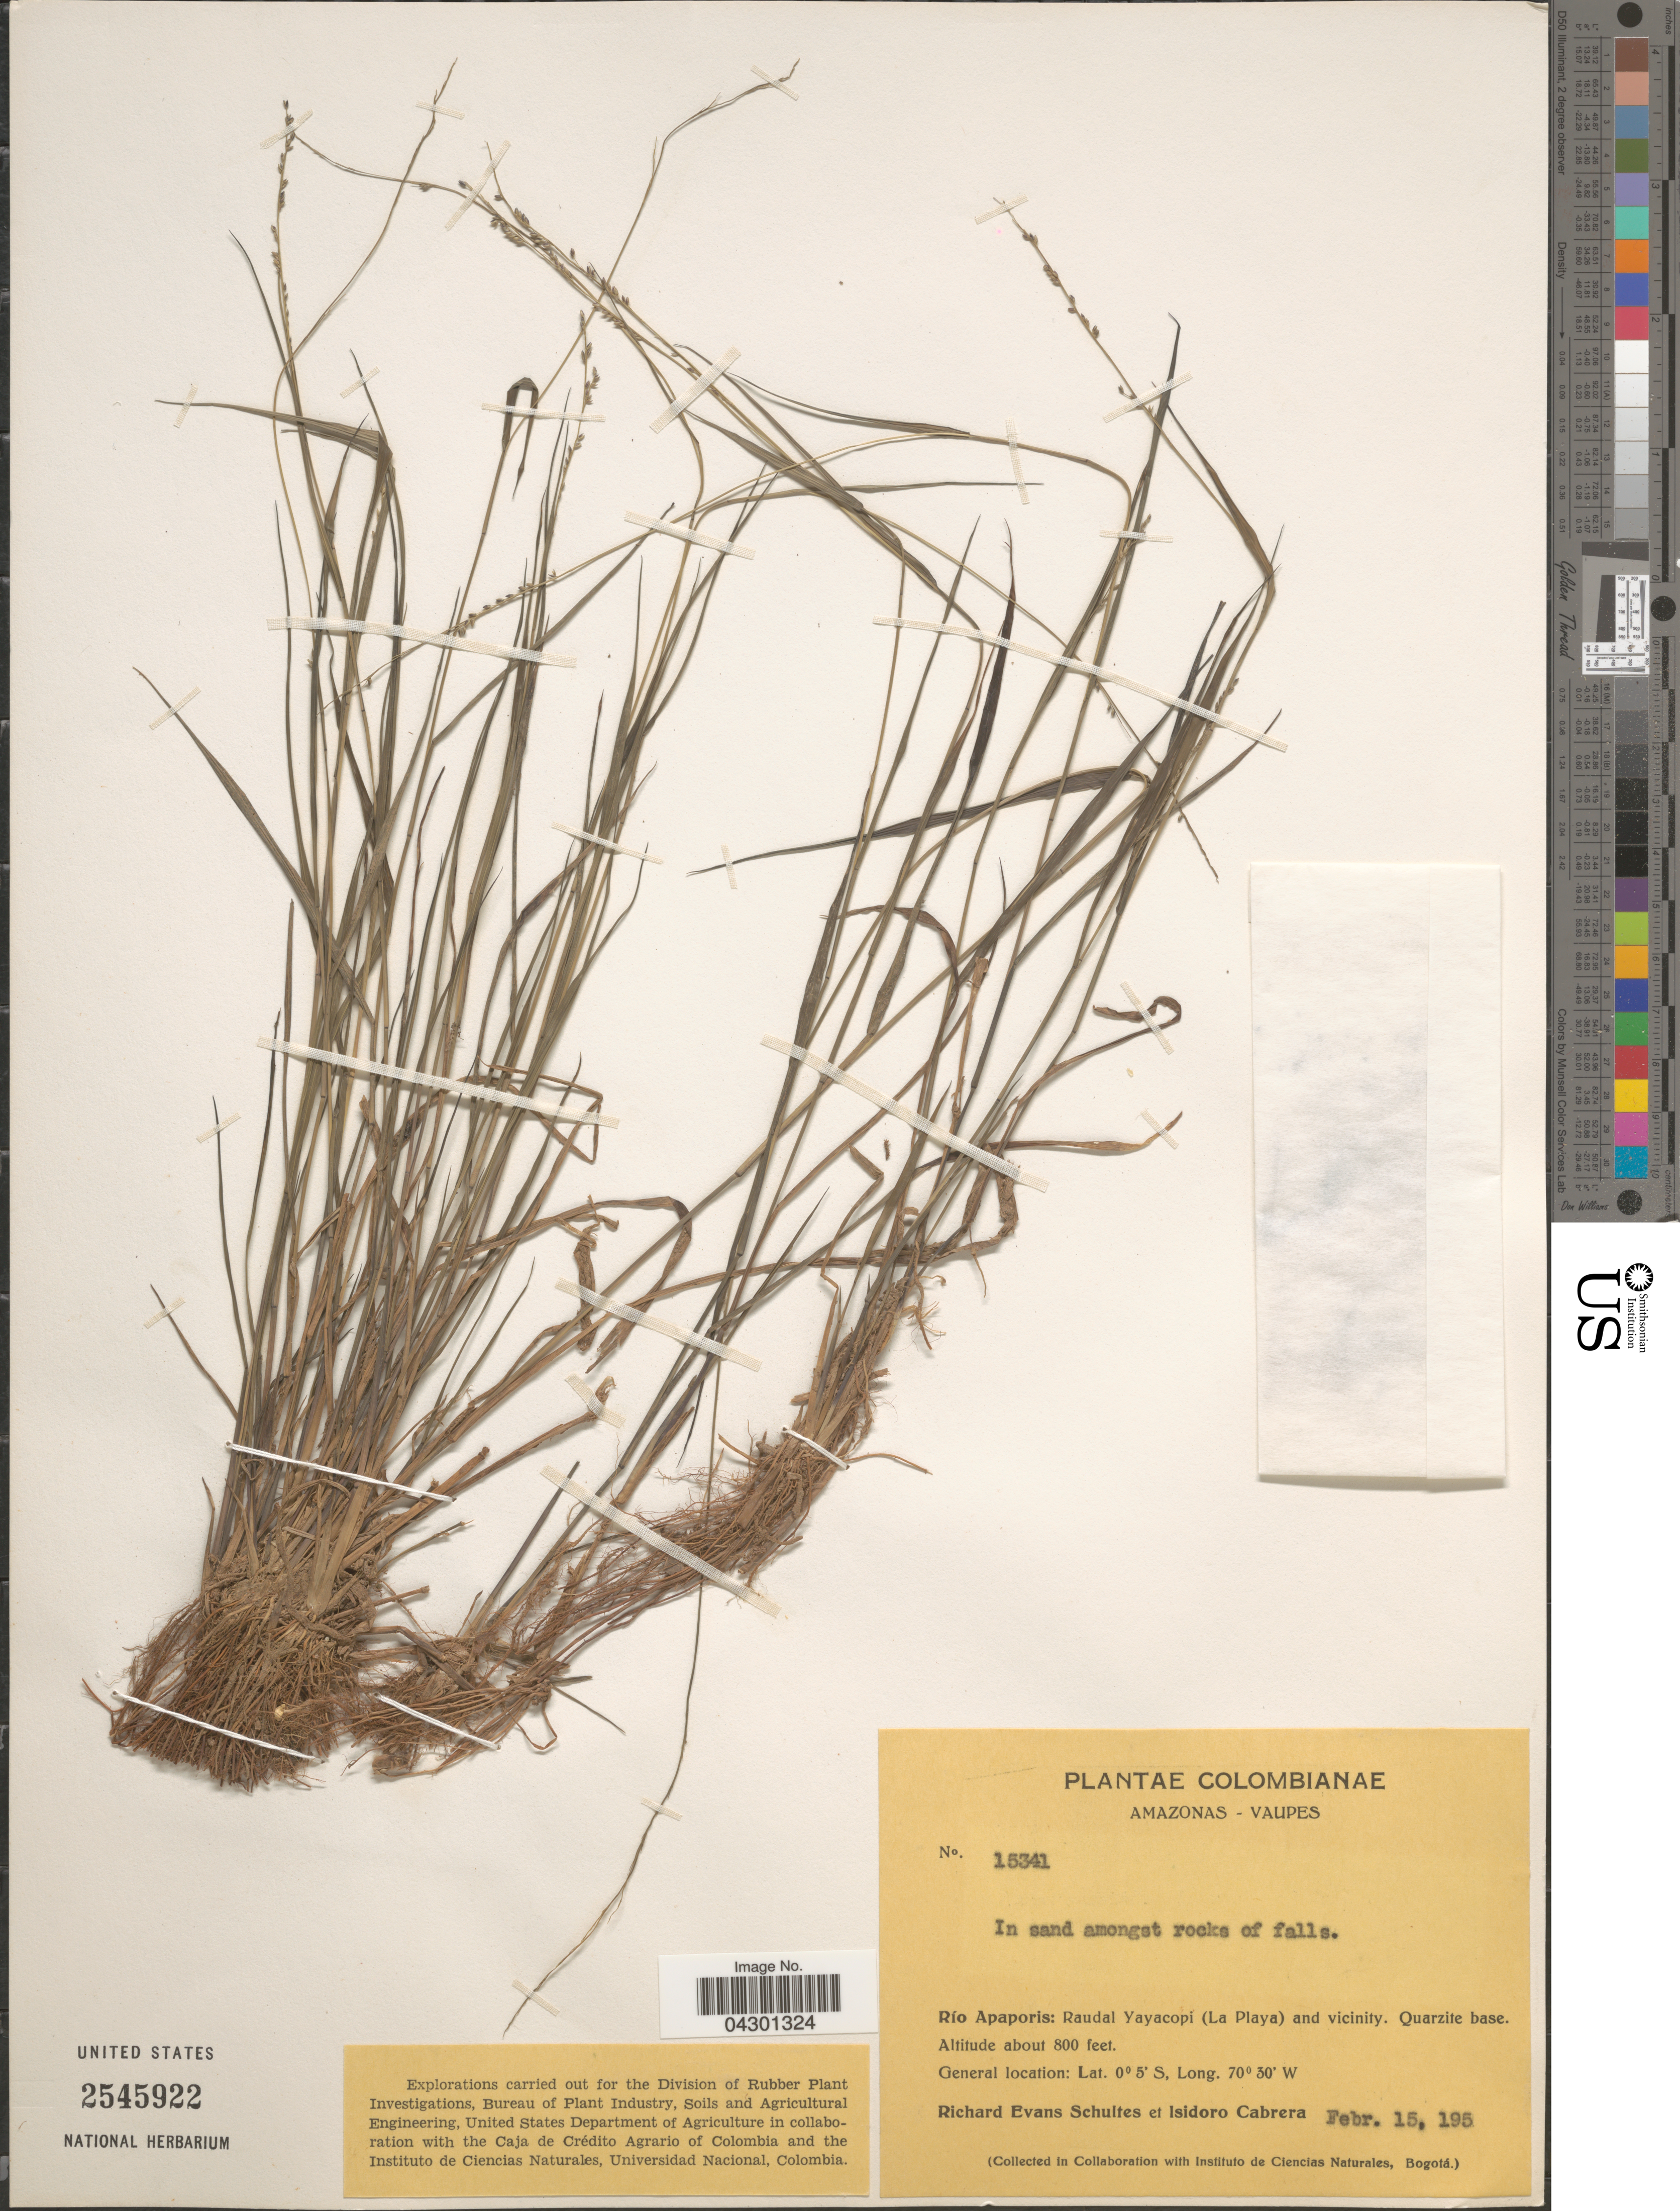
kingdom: Plantae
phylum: Tracheophyta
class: Liliopsida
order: Poales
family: Poaceae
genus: Panicum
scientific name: Panicum sp.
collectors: R. E. Schultes & I. Cabrera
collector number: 15341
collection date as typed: Febr. 15, 195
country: Colombia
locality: Colombianae. Amazonas- Vaupes. Río Apaporis: Raudal Yayacopi (La Playa) and vicinity. Quarzite base.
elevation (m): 244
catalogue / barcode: US 2545922